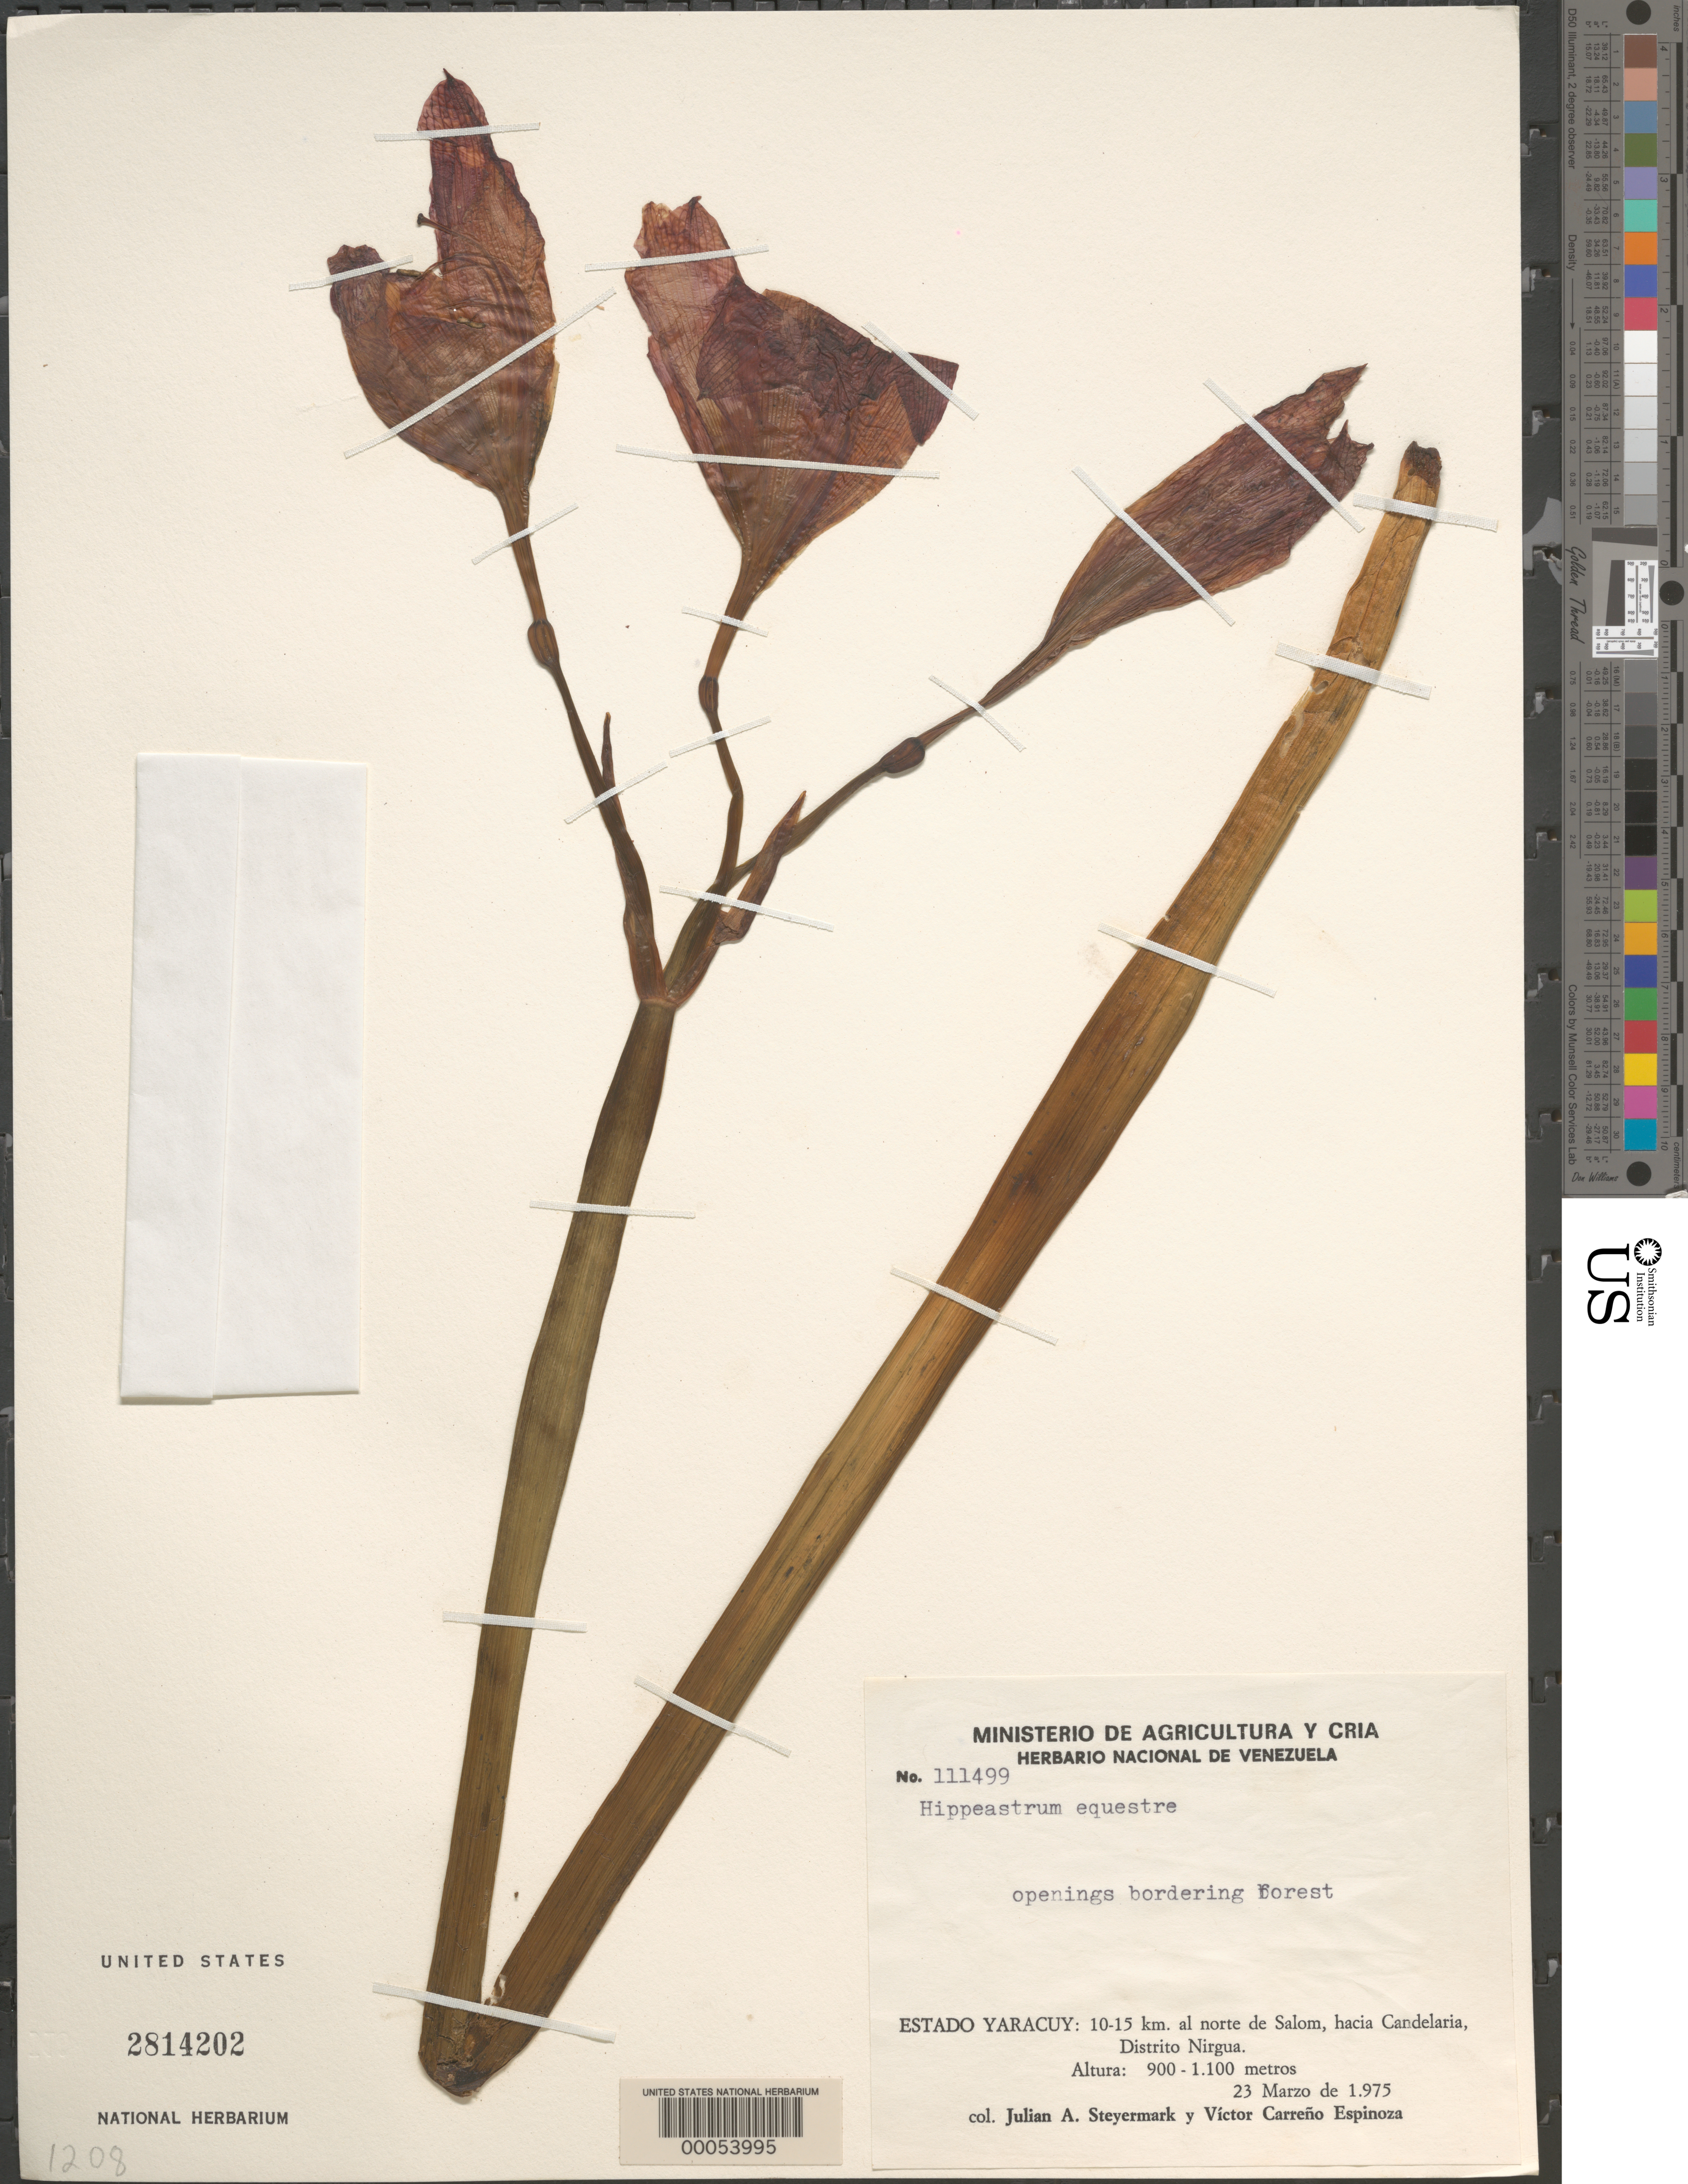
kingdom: Plantae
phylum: Tracheophyta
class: Liliopsida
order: Asparagales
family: Amaryllidaceae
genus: Hippeastrum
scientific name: Hippeastrum equestre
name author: (Aiton) Herb.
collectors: J. Steyermark & V. Carreño E.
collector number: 111499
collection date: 1975-03-23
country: Venezuela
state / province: Yaracuy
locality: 10-15 km. al norte de Salom, hacia Candelaria, Distrito Nirgua.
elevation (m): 900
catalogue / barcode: US 2814202